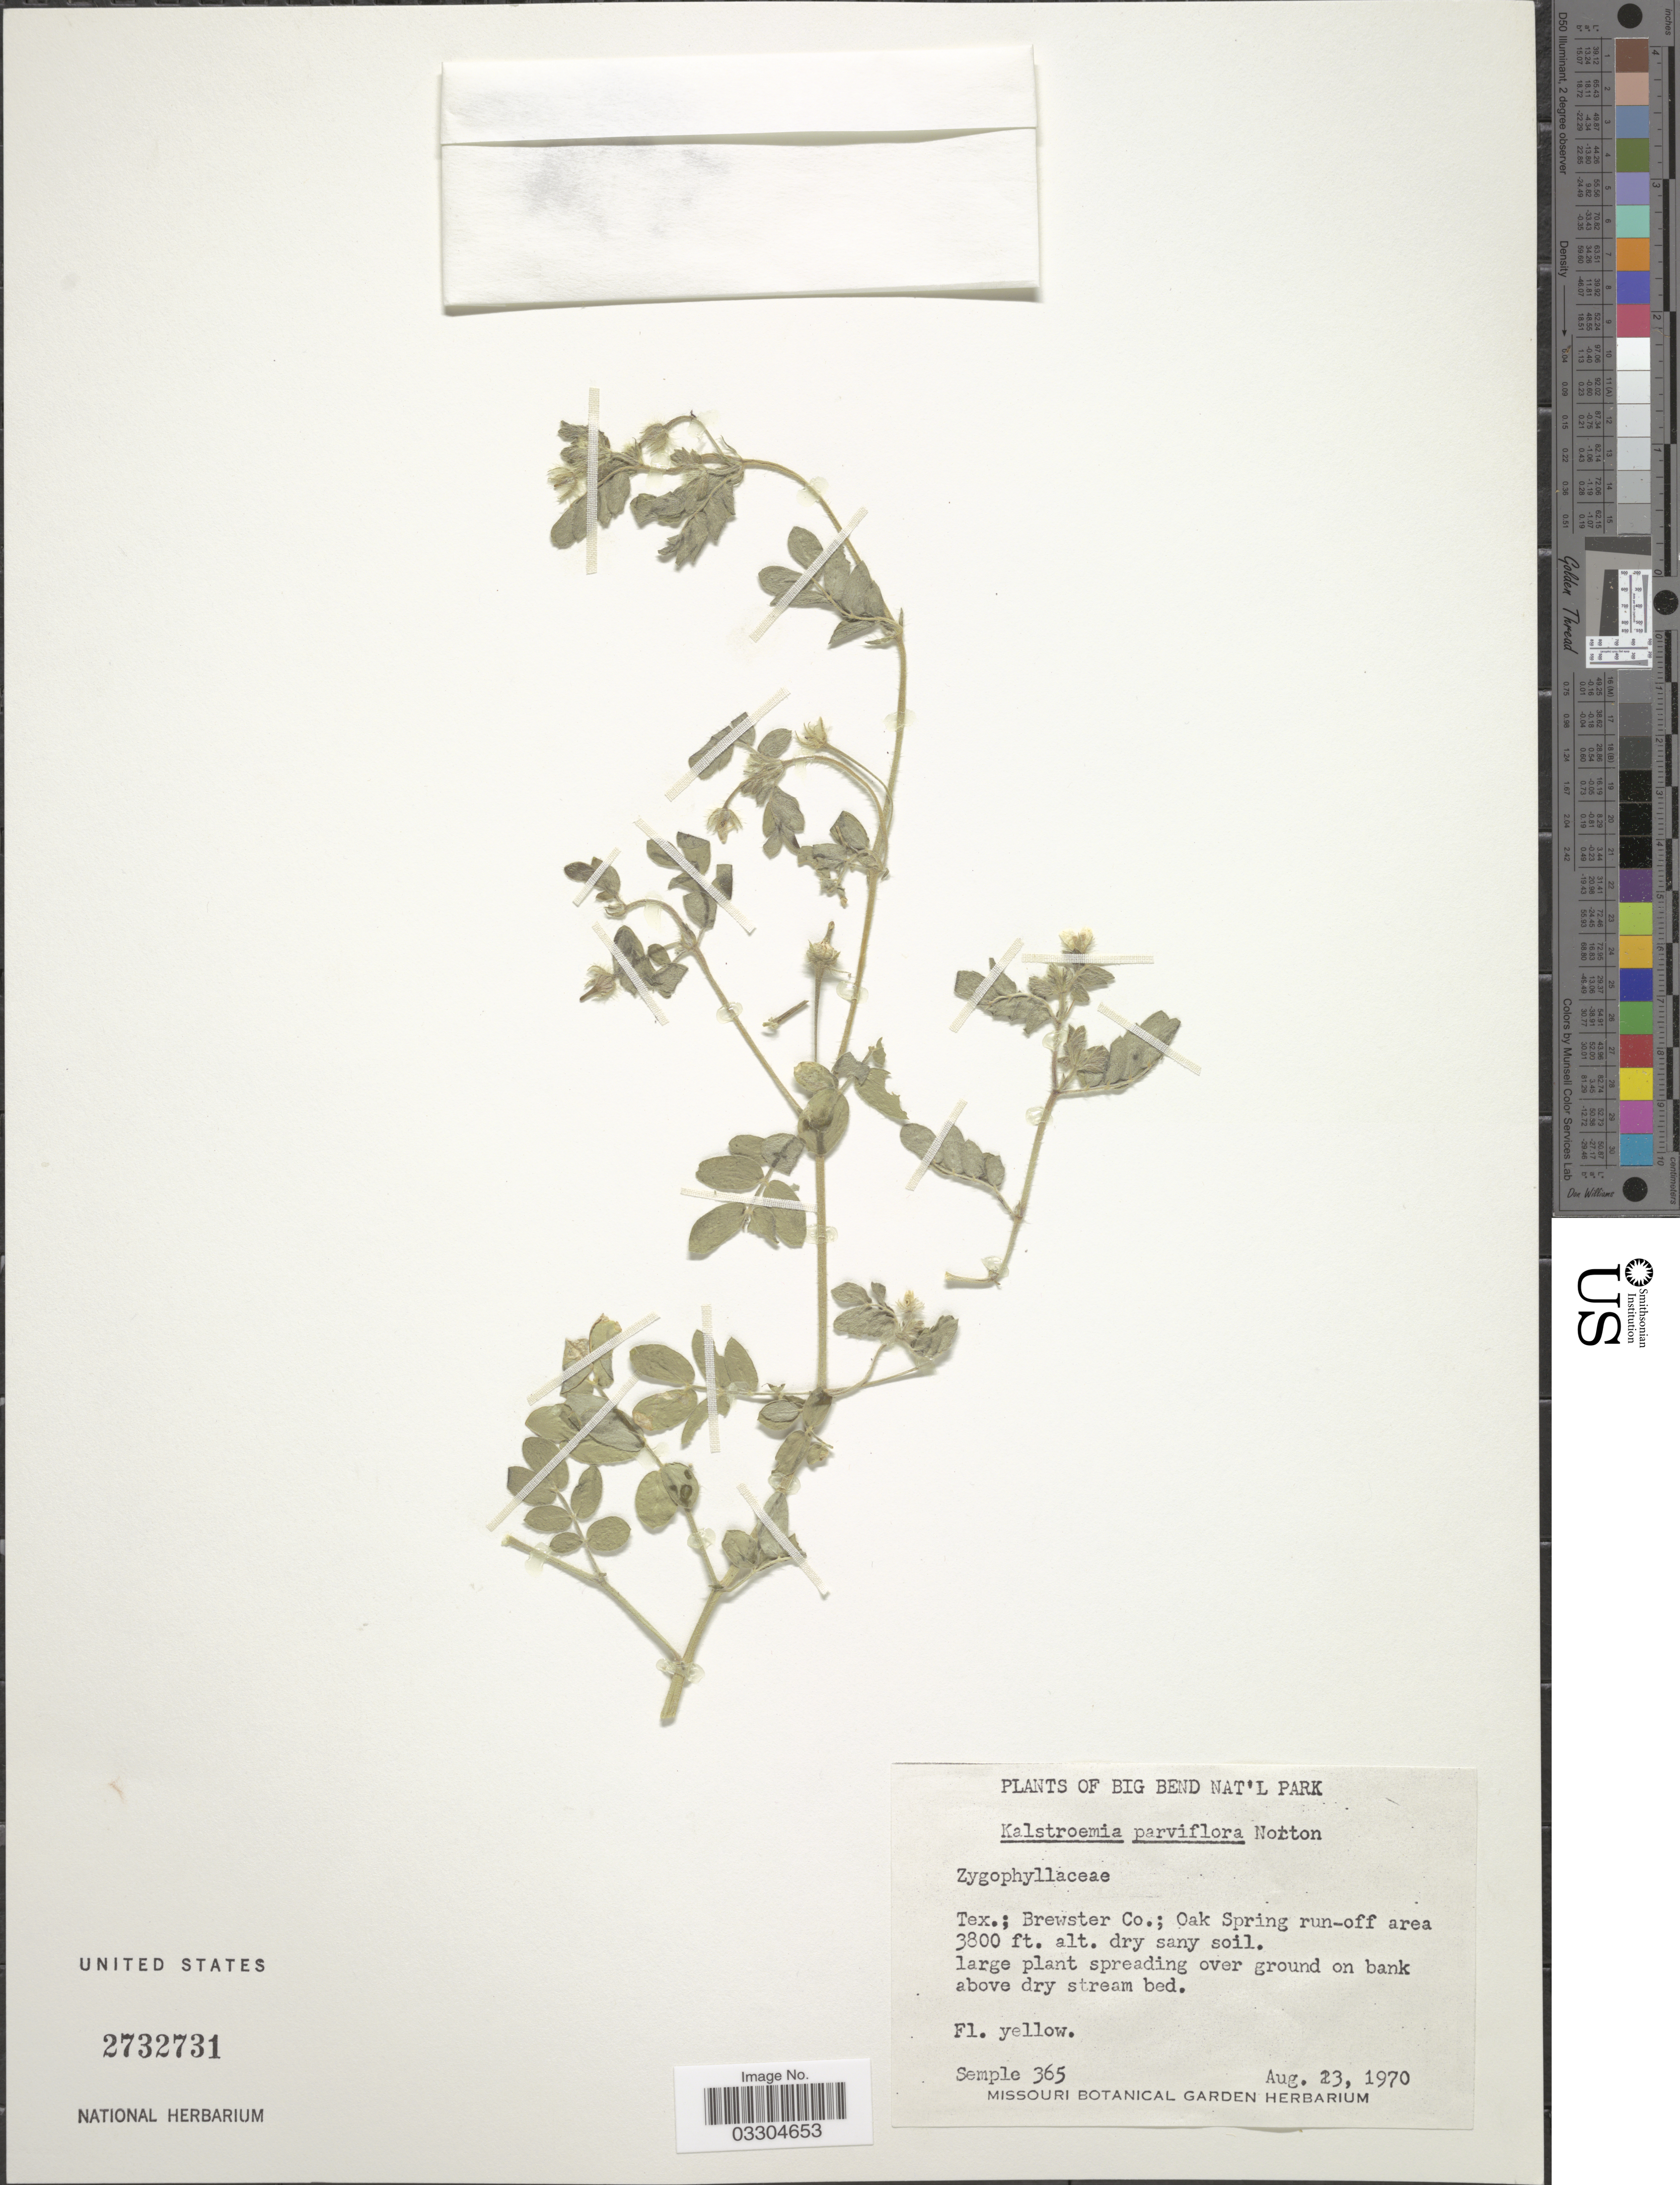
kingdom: Plantae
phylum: Tracheophyta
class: Magnoliopsida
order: Zygophyllales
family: Zygophyllaceae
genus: Kallstroemia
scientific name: Kallstroemia parviflora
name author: Norton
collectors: Semple, --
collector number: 365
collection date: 1970-08-23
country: United States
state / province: Texas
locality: Big Bend Nat'l Park. Brewster Co.; Oak Spring run-off area.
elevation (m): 1158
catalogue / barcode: US 2732731